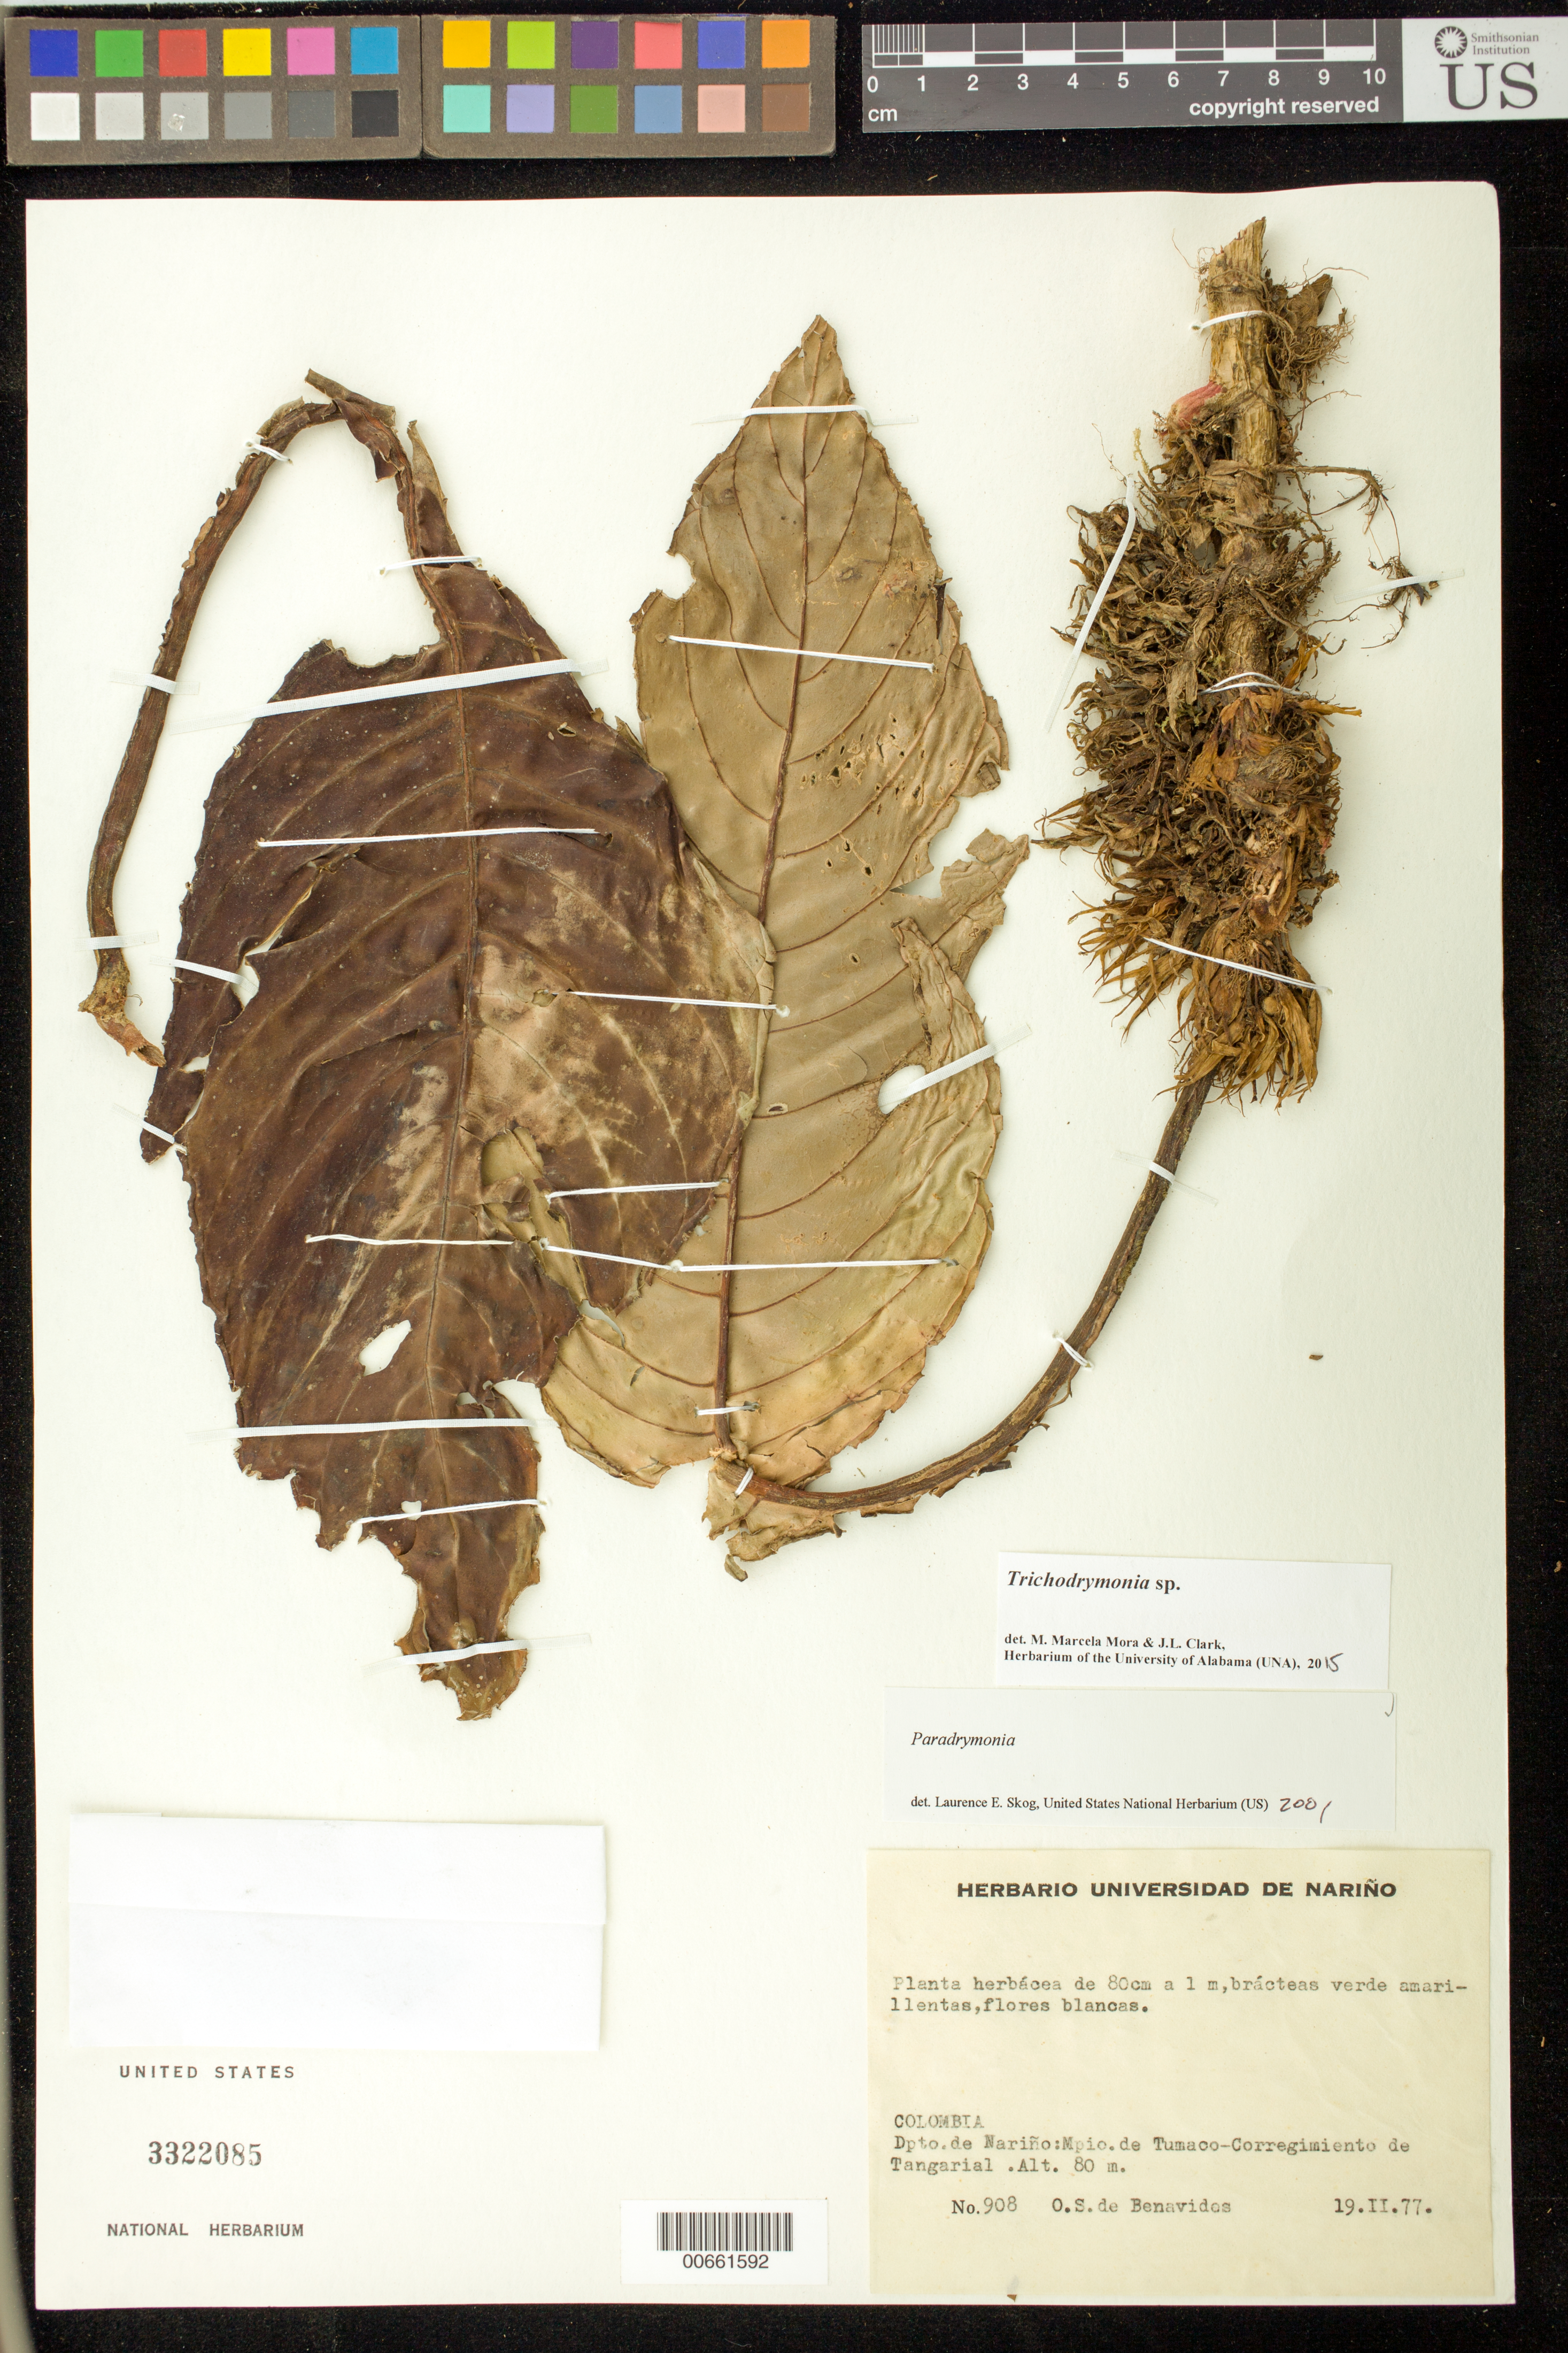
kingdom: Plantae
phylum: Tracheophyta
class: Magnoliopsida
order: Lamiales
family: Gesneriaceae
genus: Trichodrymonia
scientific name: Trichodrymonia sp.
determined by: Mora, M. M.; Clark, J. L.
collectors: Olga S. de Benavides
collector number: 908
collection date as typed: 19 Feb 1977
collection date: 1977-02-19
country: Colombia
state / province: Nariño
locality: Mpio. de Tumaco-Corregimiento de Tangarial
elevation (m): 80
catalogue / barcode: US 3322085